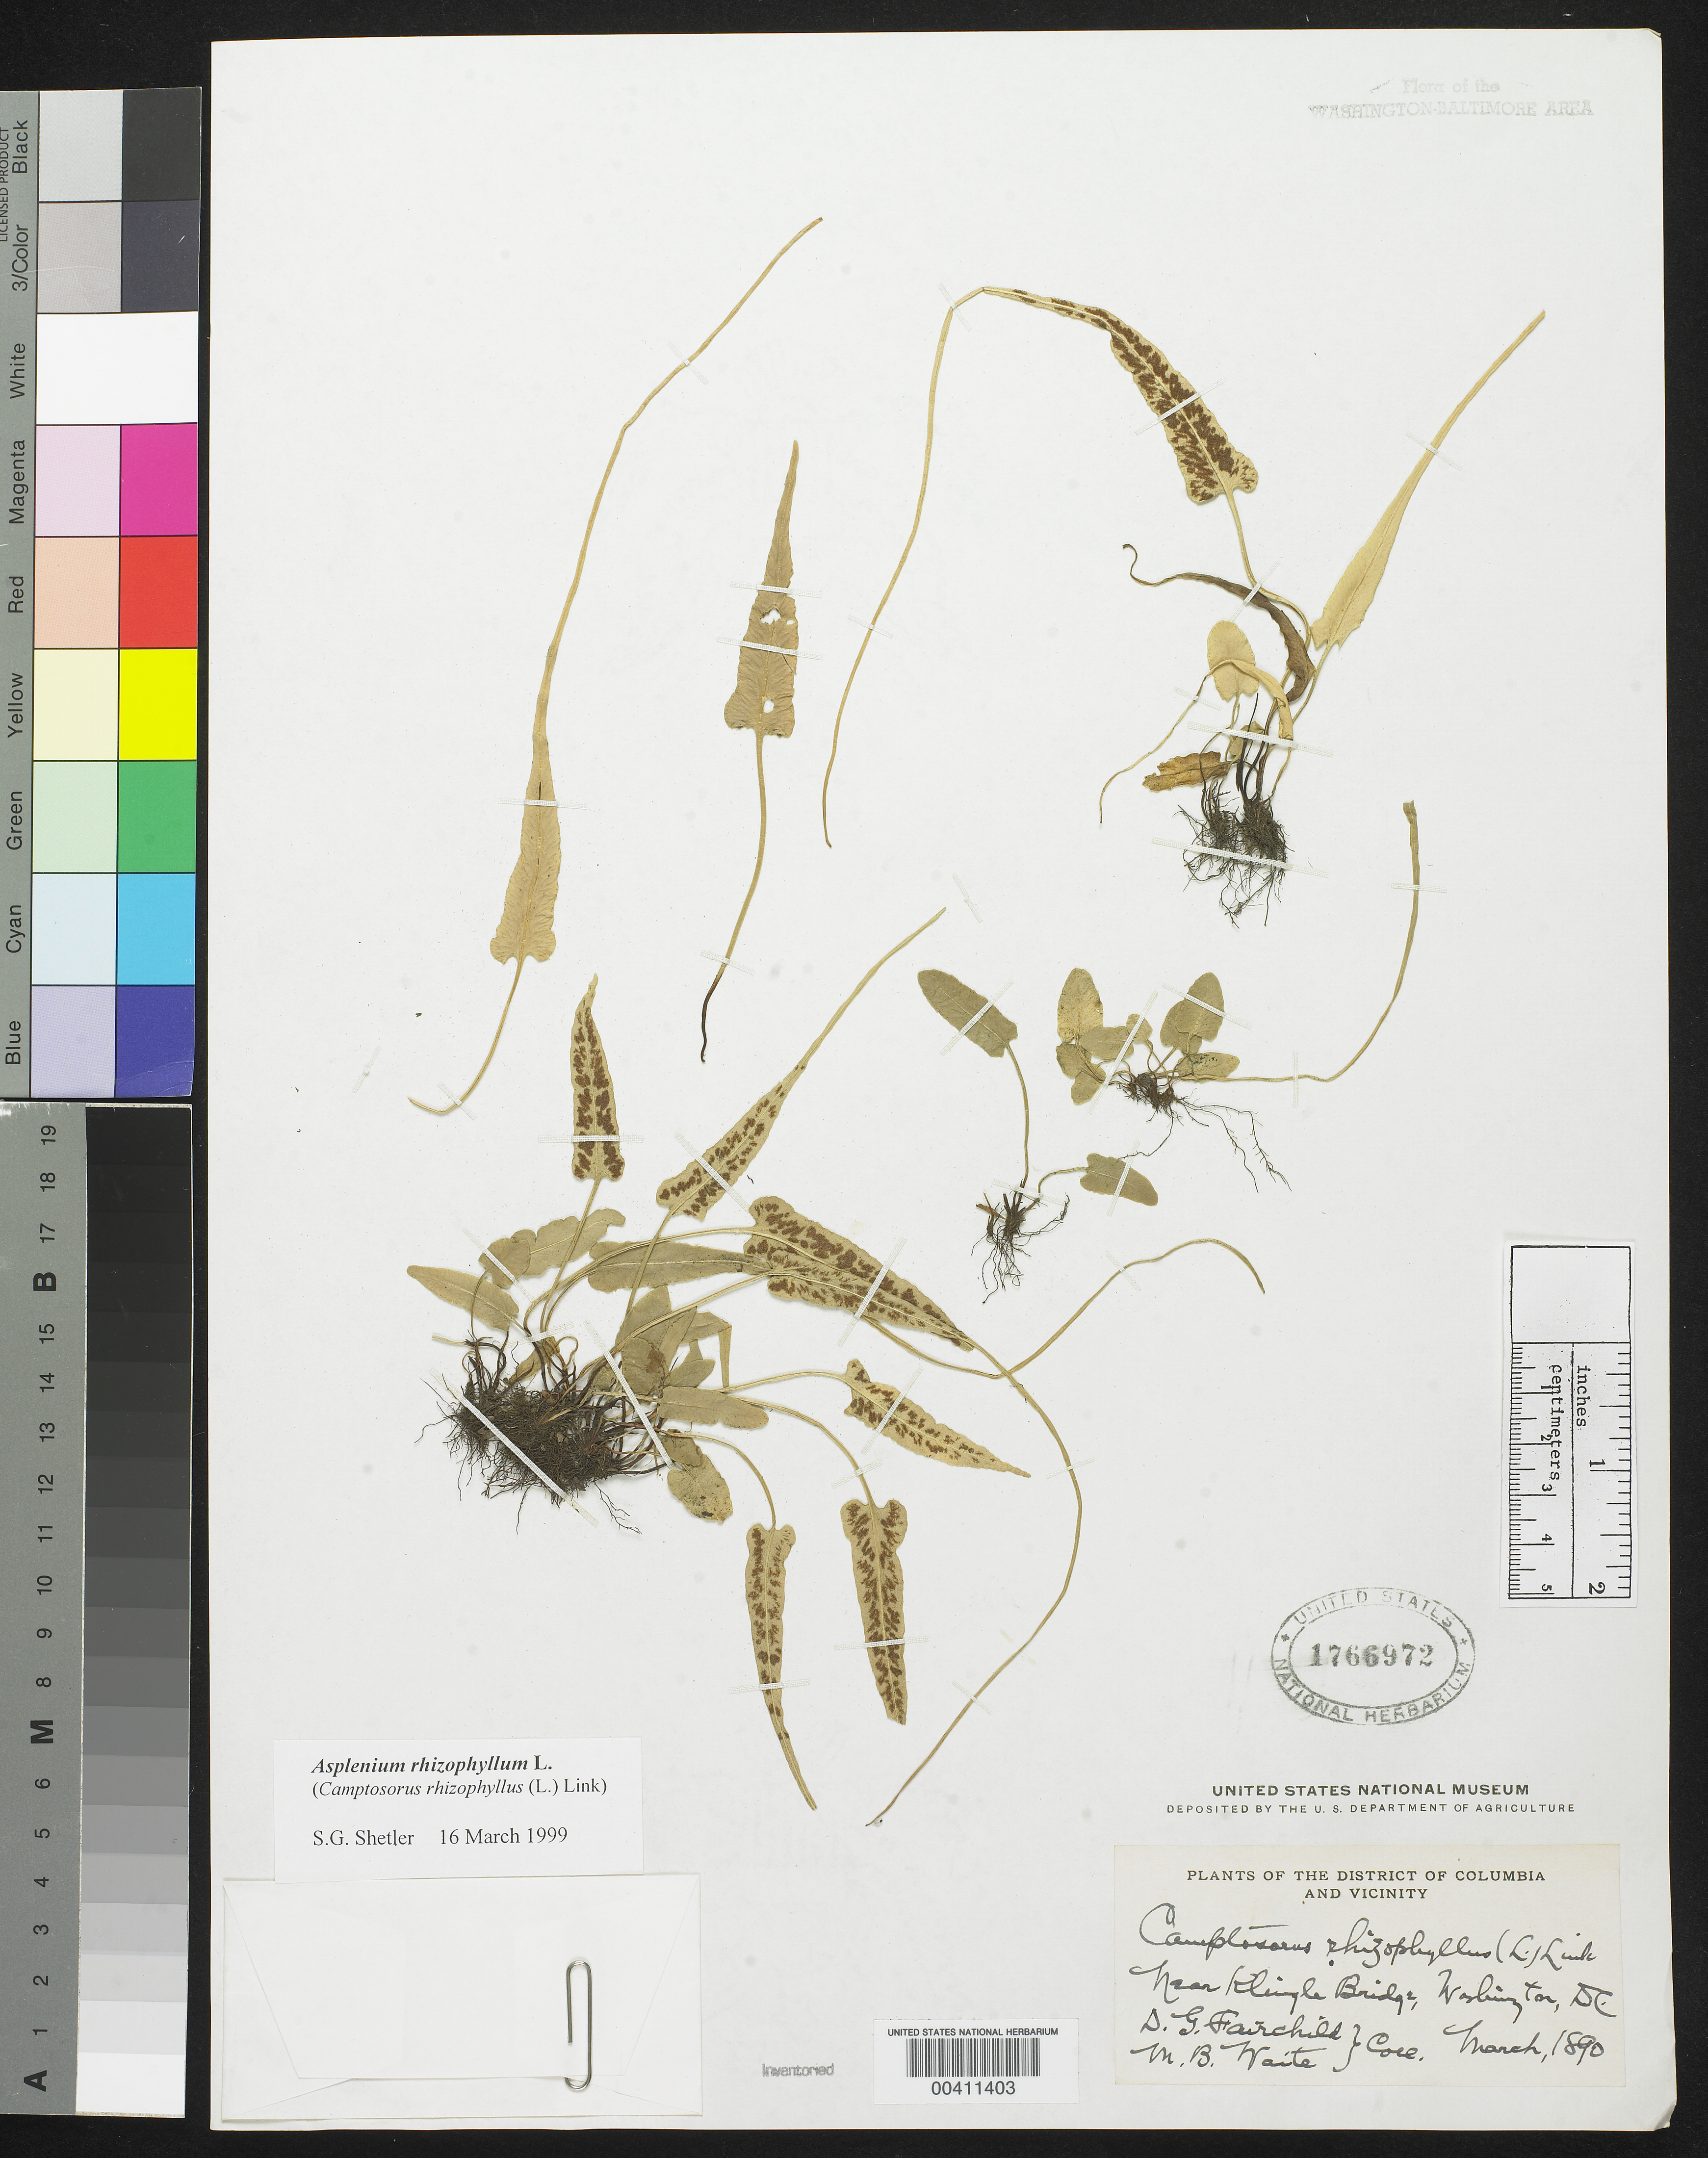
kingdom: Plantae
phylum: Tracheophyta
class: Polypodiopsida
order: Polypodiales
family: Aspleniaceae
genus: Asplenium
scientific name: Asplenium rhizophyllum var. auriculatum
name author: Hieron.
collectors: D. G. Fairchild & M. B. Waite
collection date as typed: Mar 1890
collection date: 1890-03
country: United States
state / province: District of Columbia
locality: Klingle Bridge vicinity Rock Creek Park & vicinity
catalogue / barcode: US 1766972